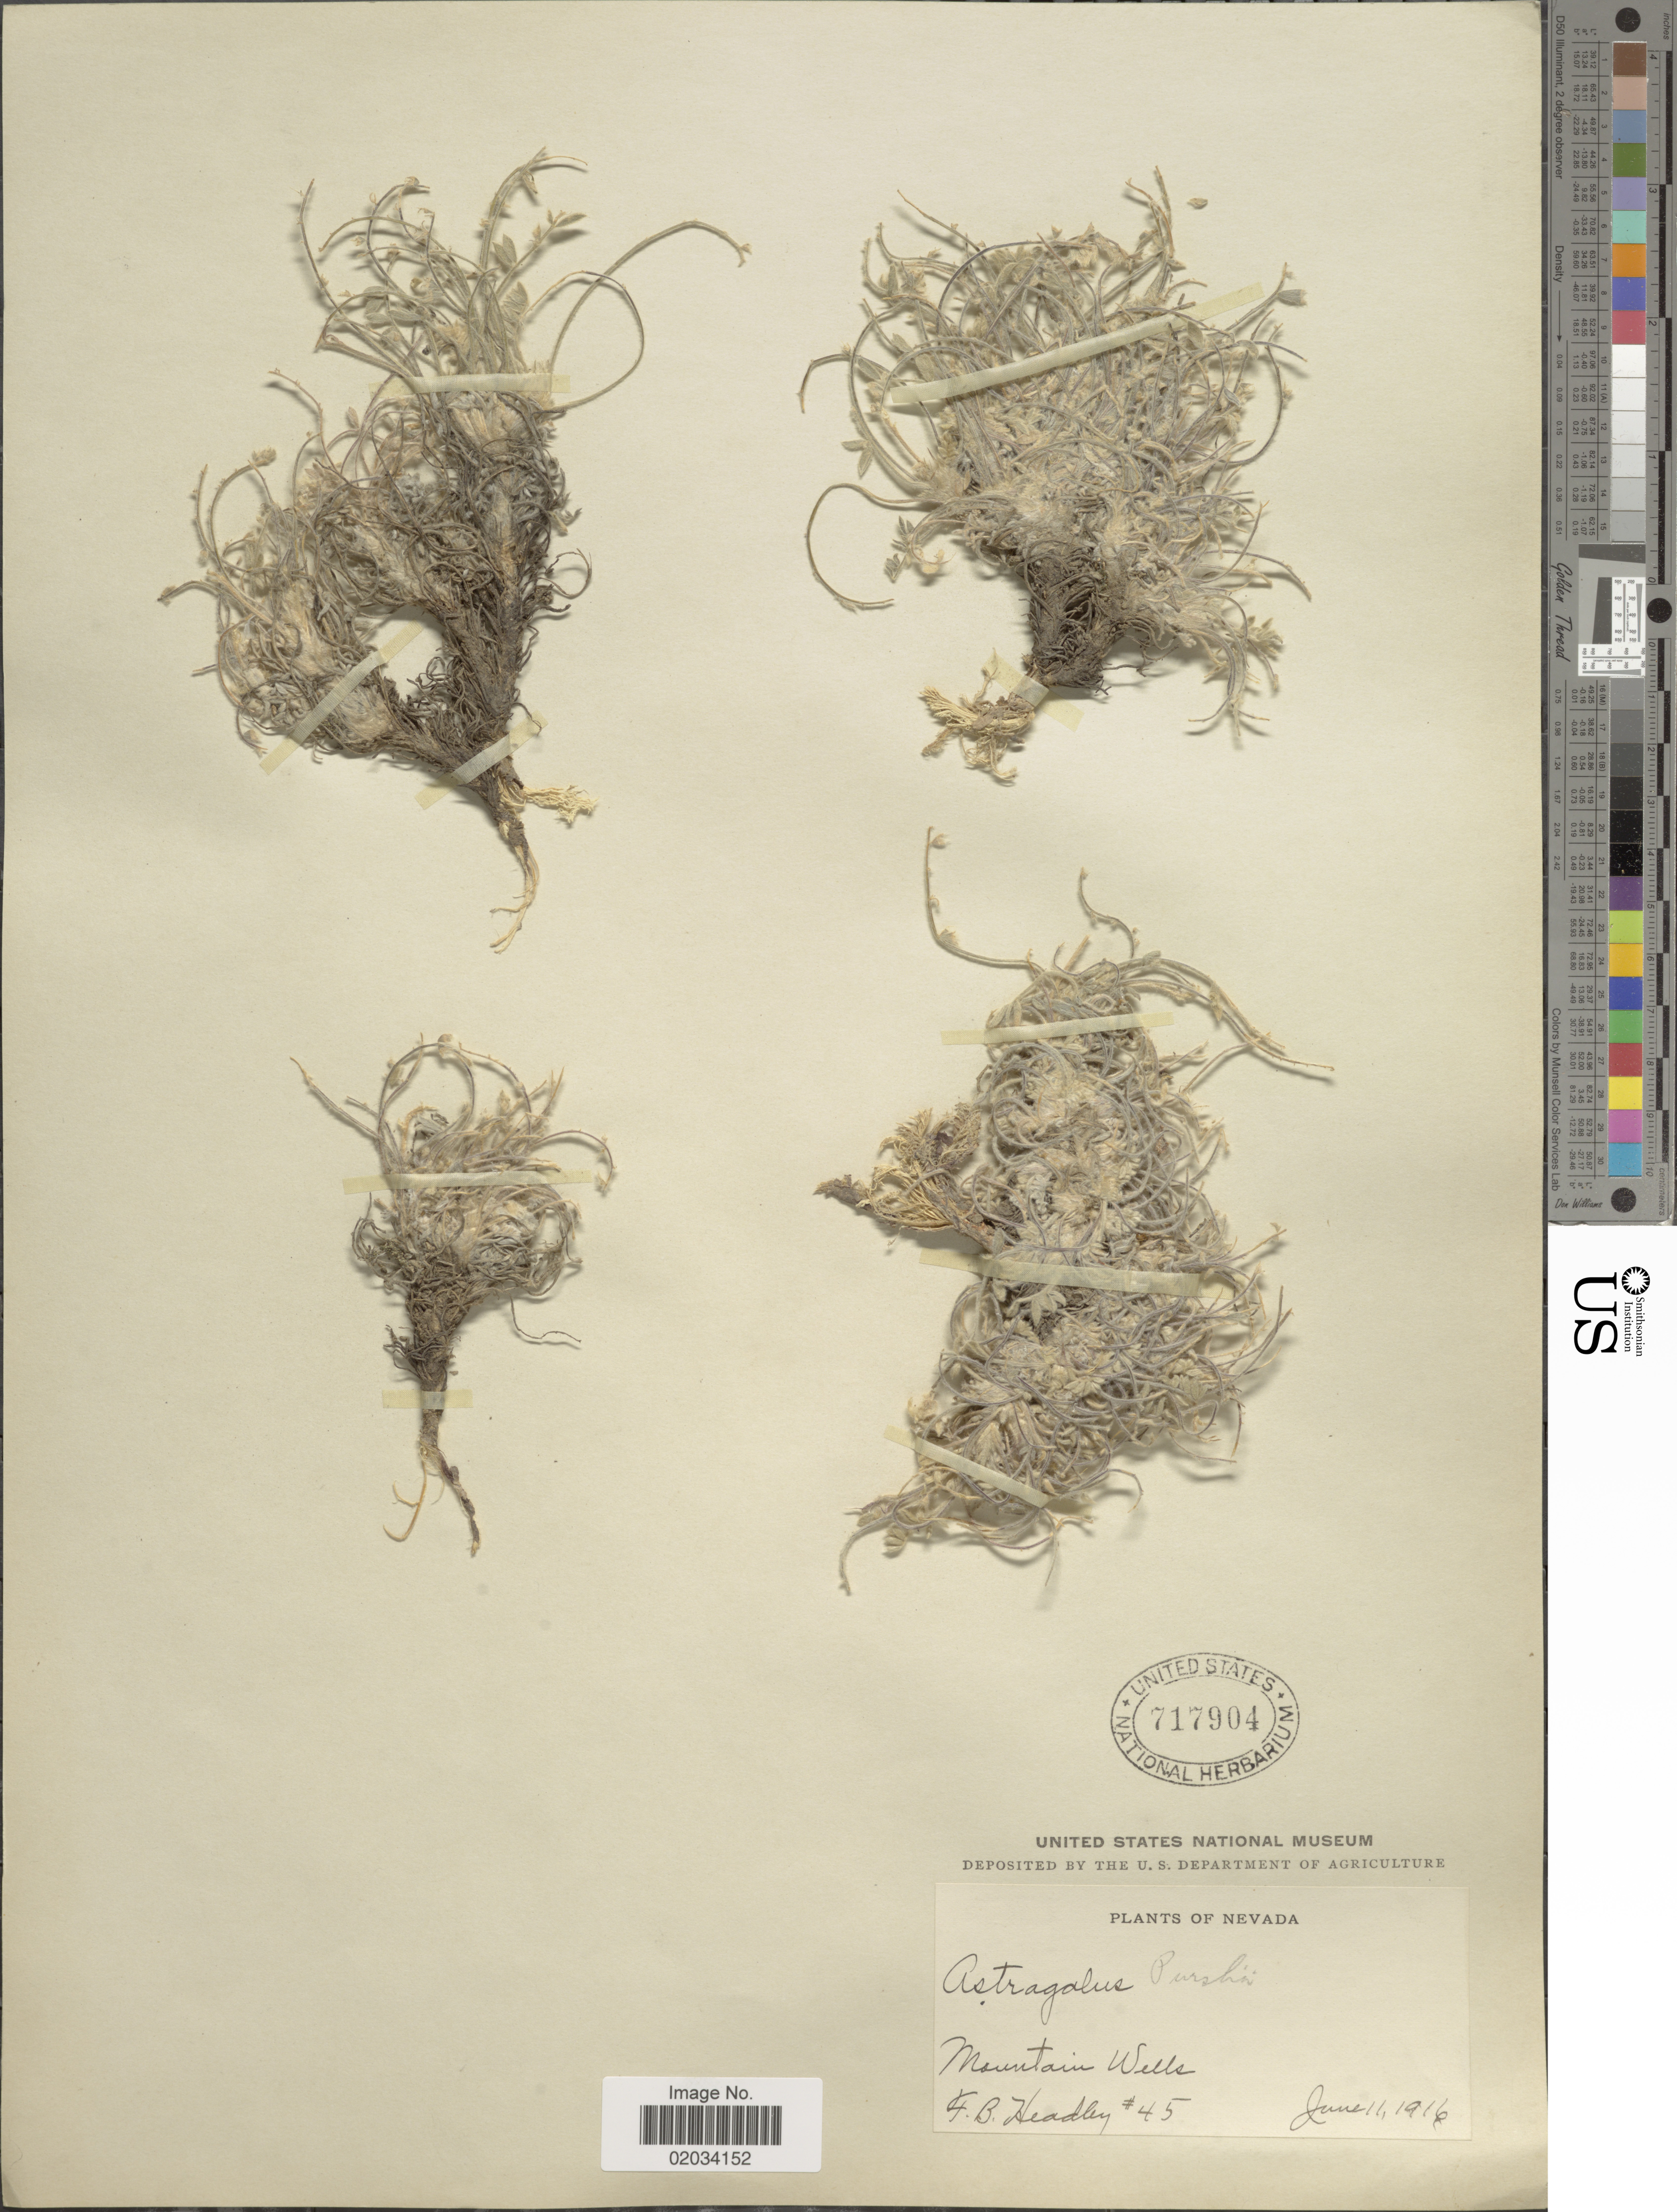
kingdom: Plantae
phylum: Tracheophyta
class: Magnoliopsida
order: Fabales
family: Fabaceae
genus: Astragalus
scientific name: Astragalus purshii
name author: Douglas ex Hook.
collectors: F. B. Headley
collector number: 45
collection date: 1916-06-11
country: United States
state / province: Nevada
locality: Mountain Welles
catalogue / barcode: US 717904